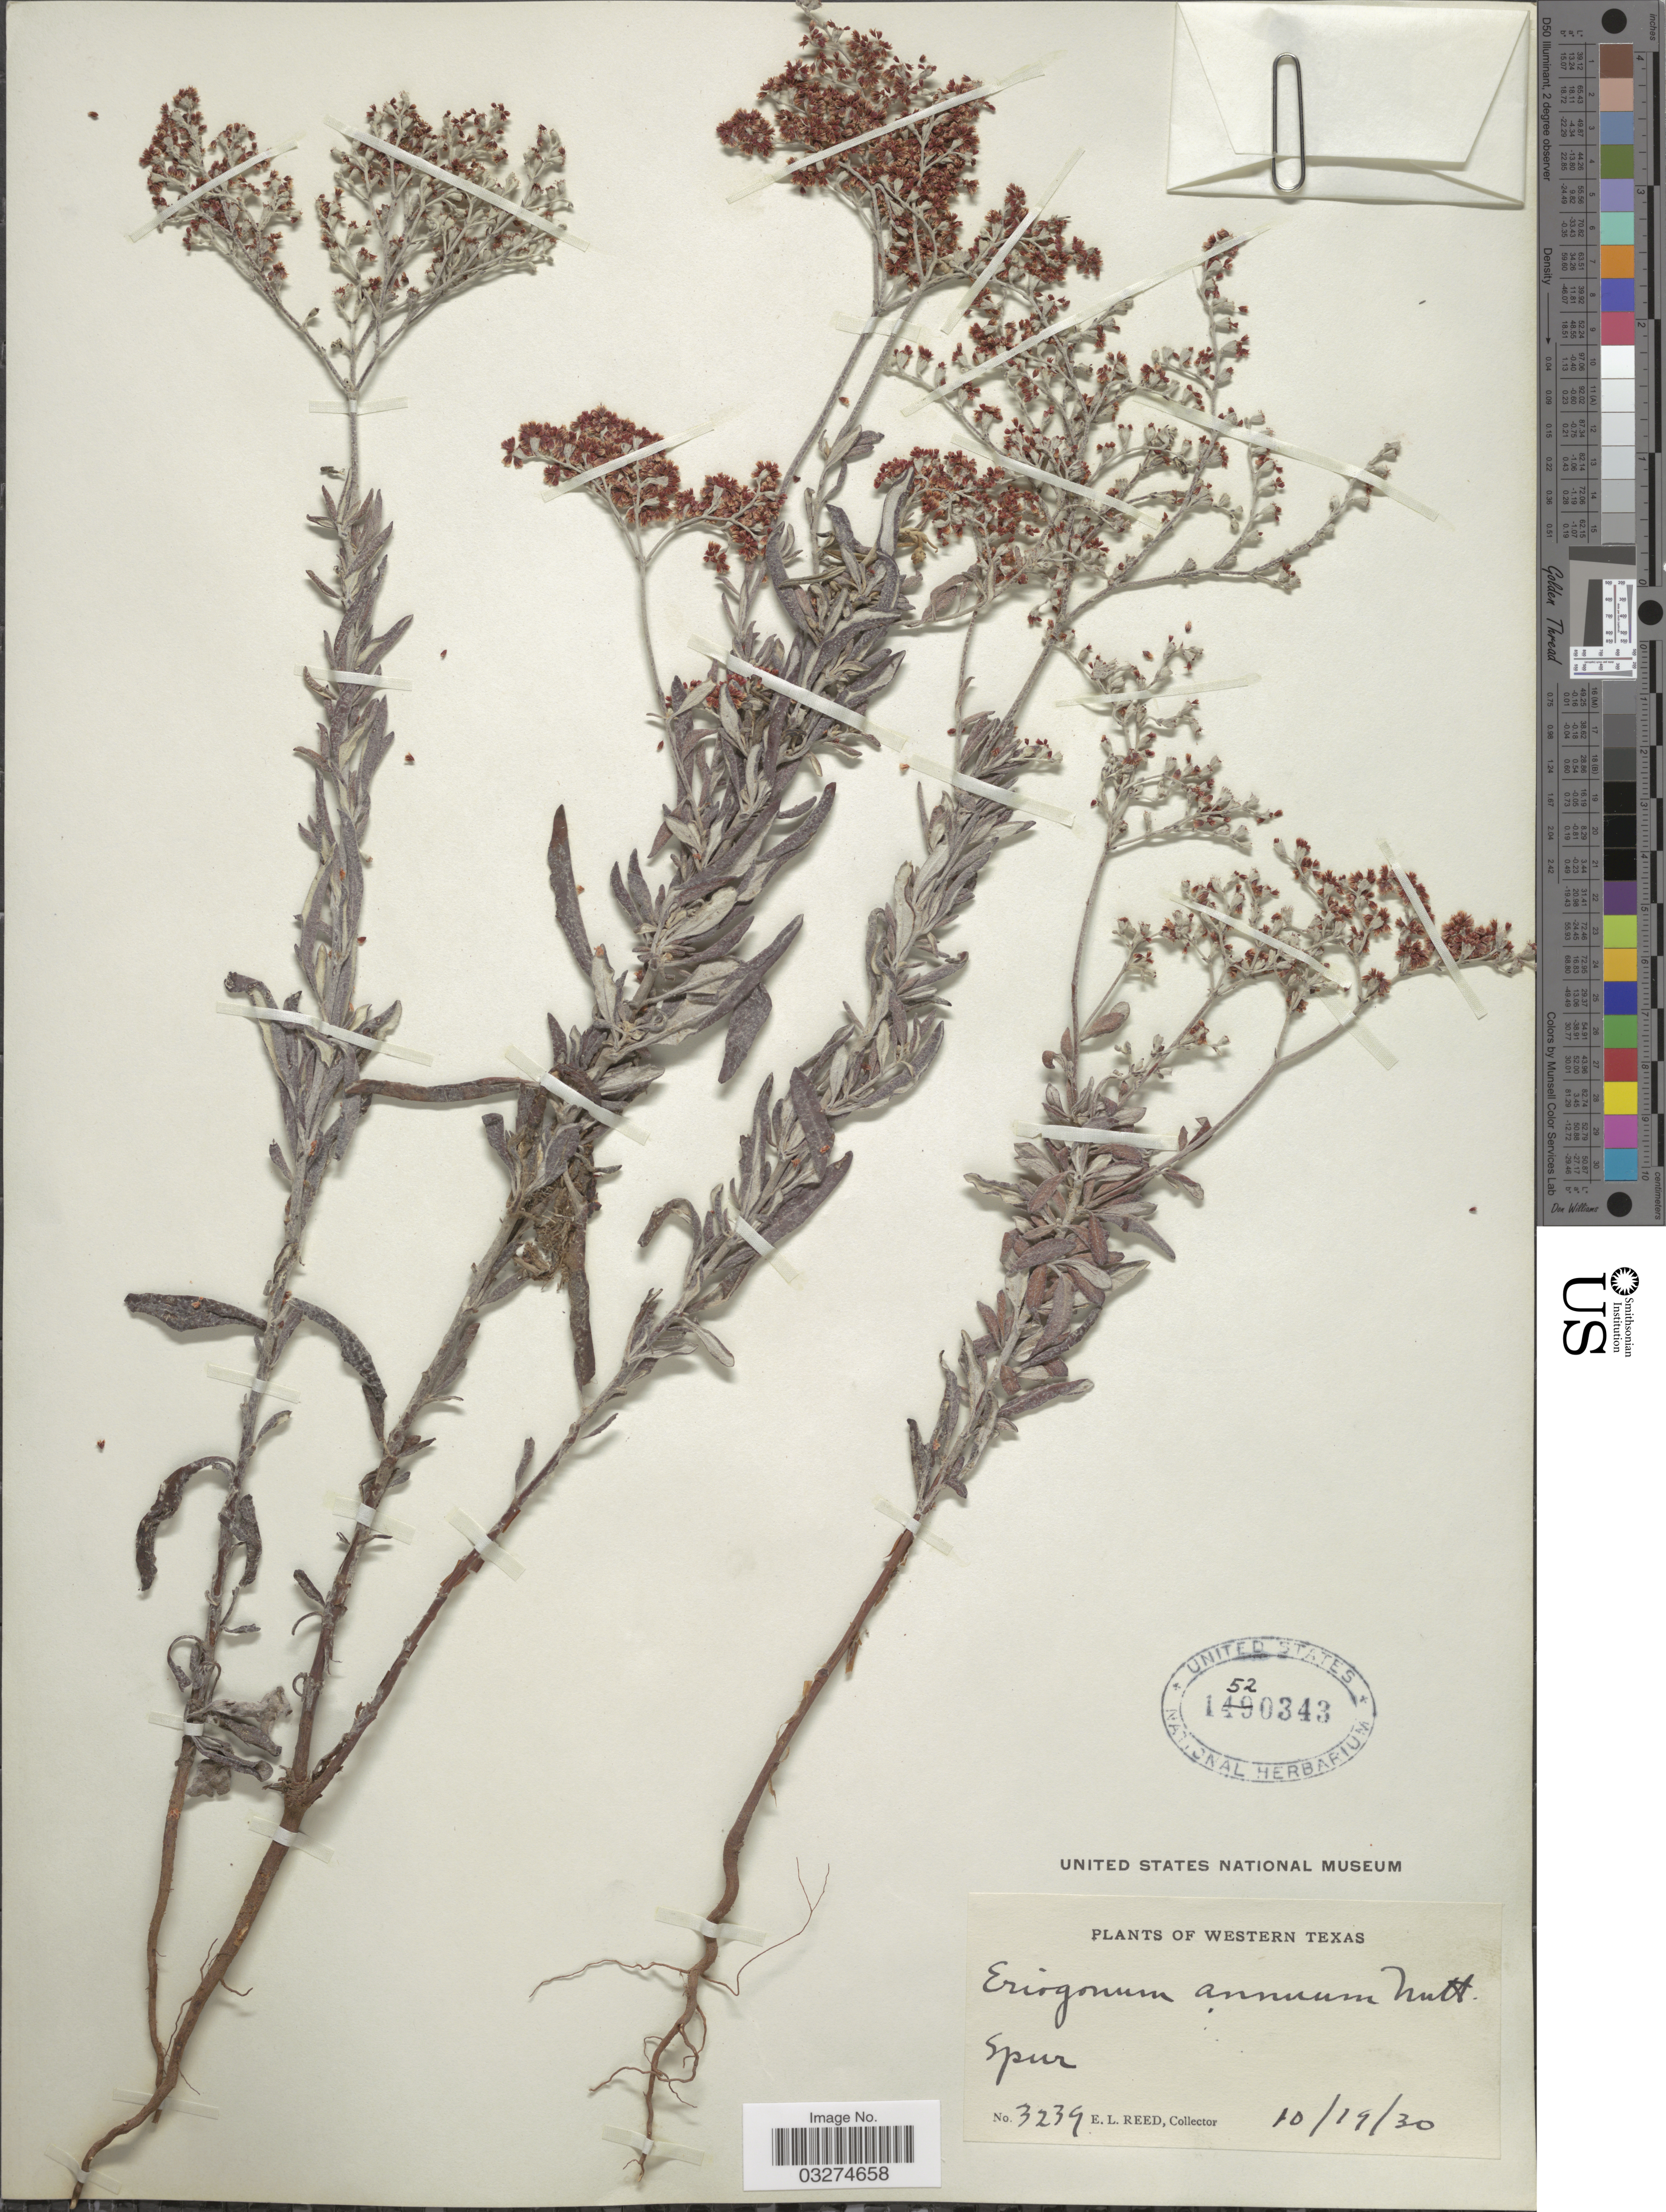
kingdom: Plantae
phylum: Tracheophyta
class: Magnoliopsida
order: Caryophyllales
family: Polygonaceae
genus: Eriogonum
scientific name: Eriogonum annuum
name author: Nutt.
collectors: E. Reed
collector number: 3239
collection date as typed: Transcribed d/m/y: 19/10/30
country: United States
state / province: Texas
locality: Western Texas. Spur.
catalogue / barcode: US 1520343